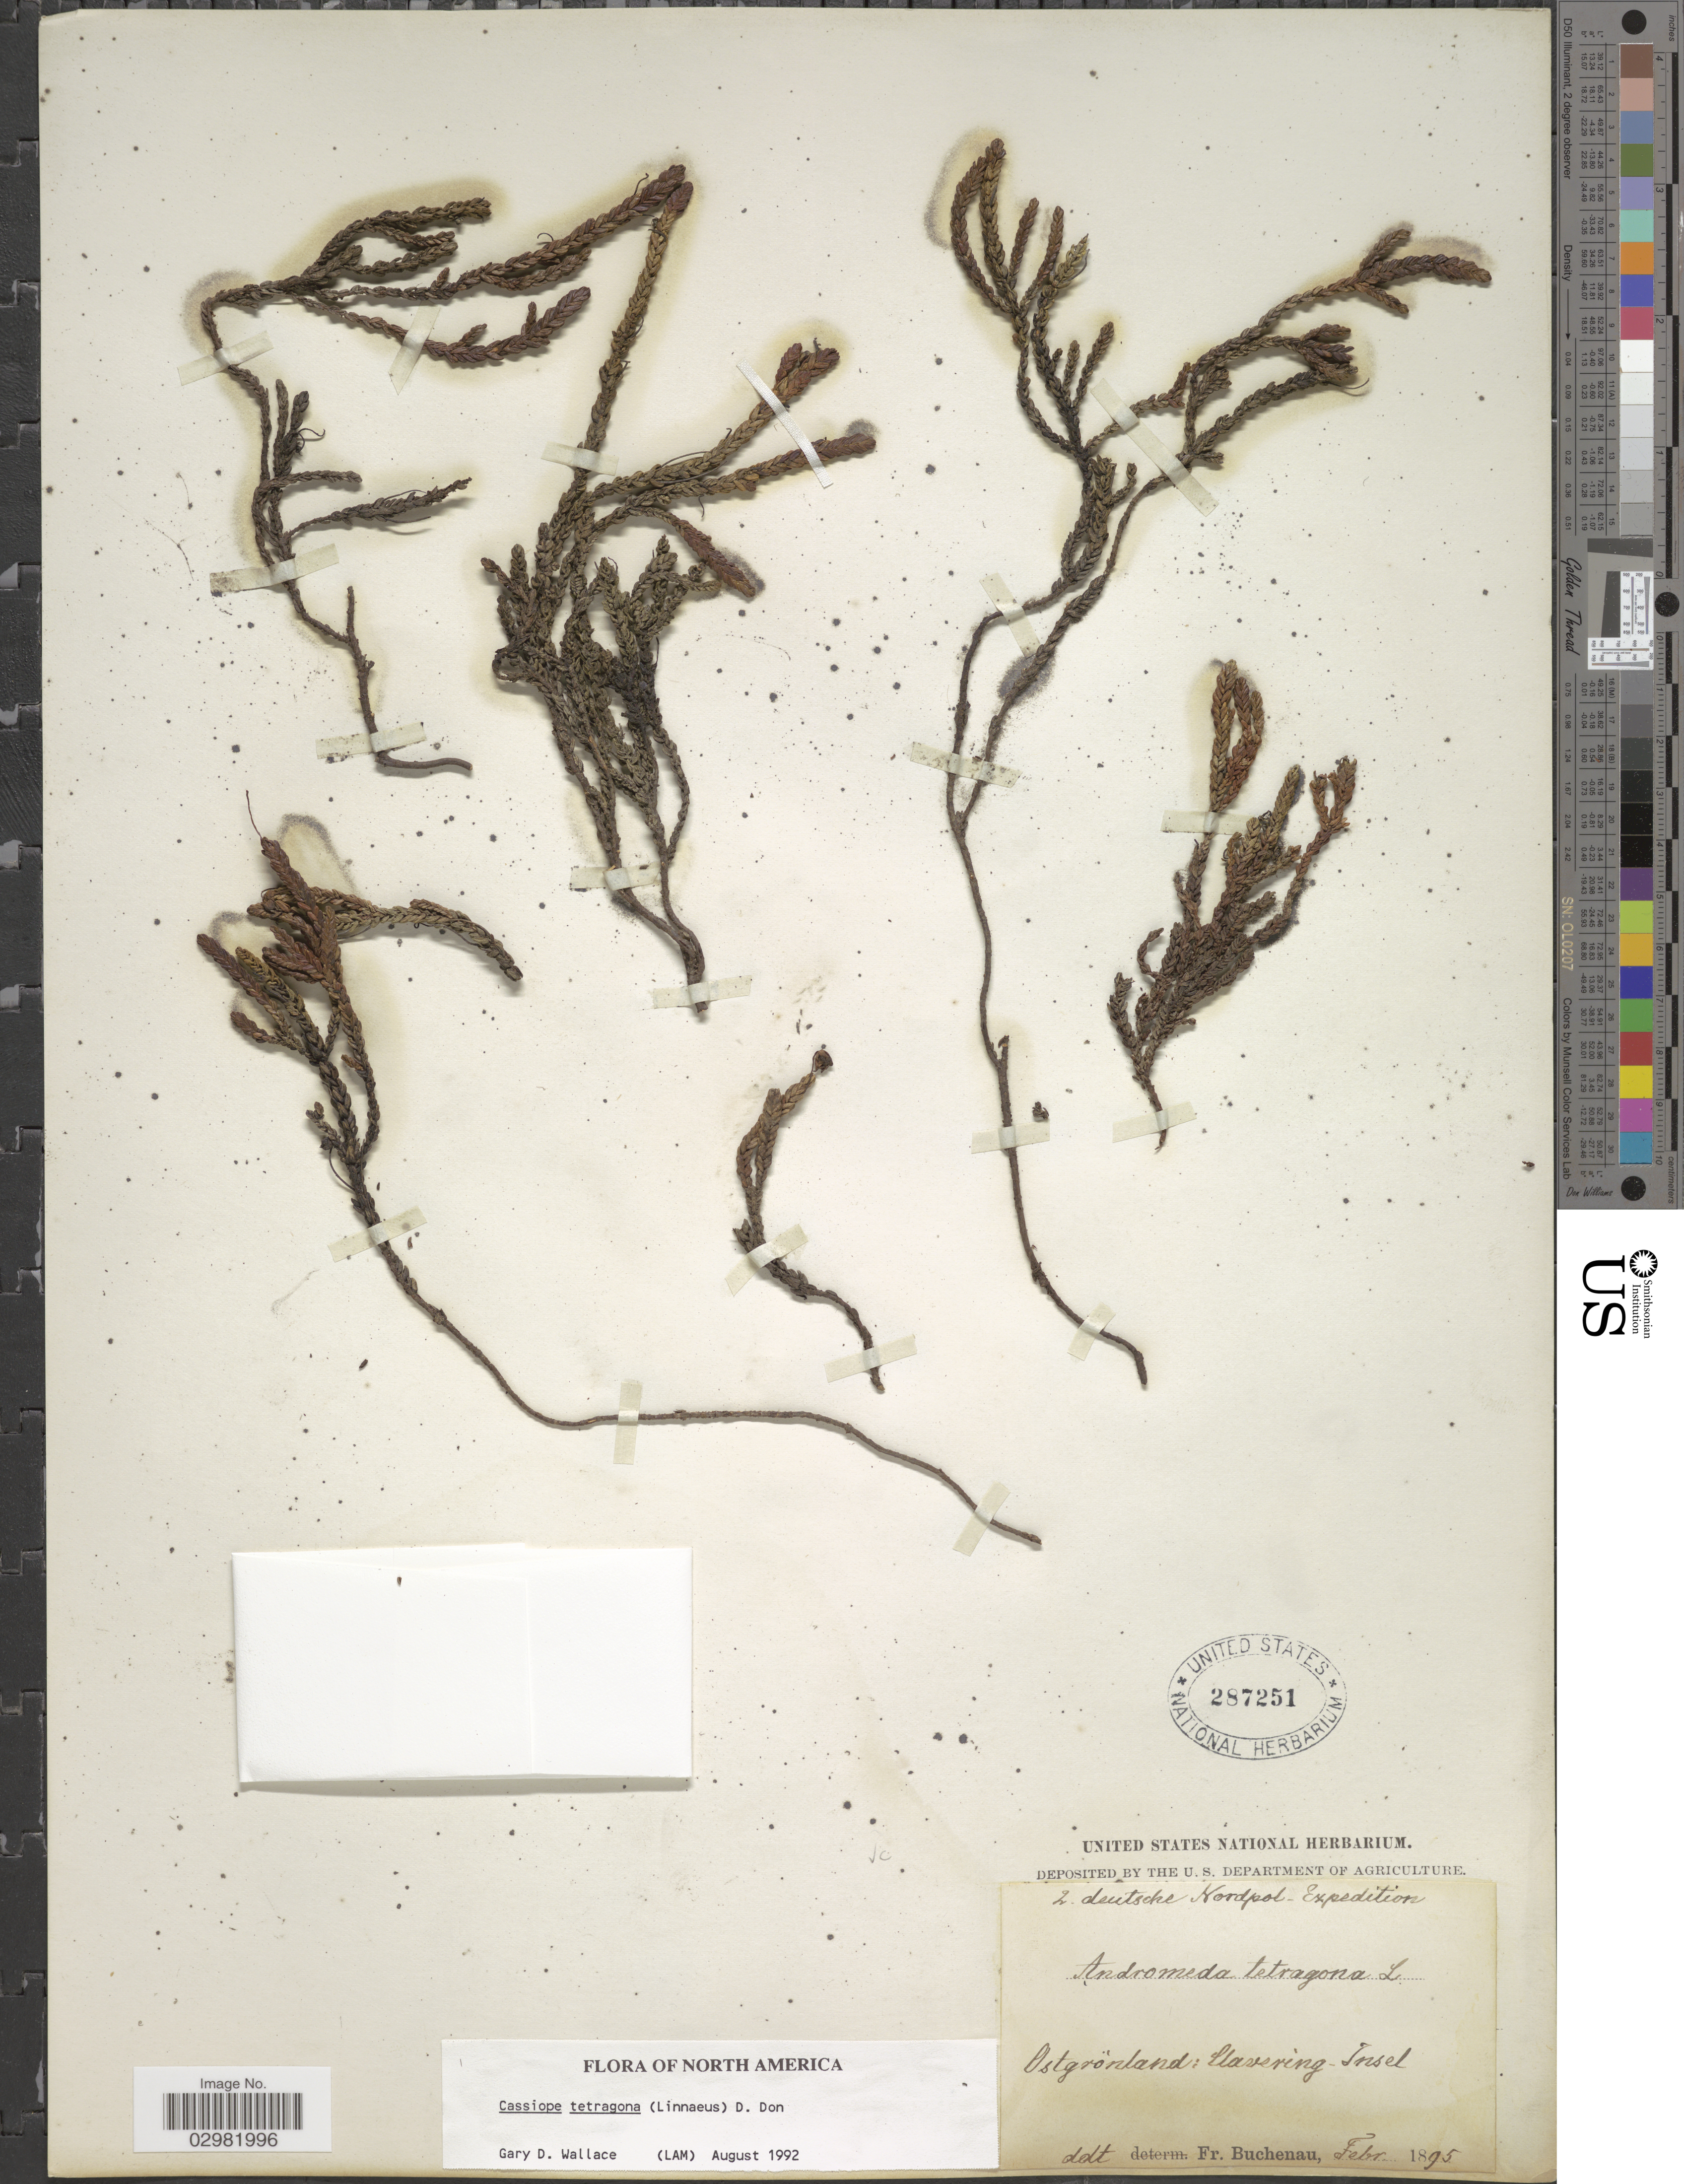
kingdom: Plantae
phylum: Tracheophyta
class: Magnoliopsida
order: Ericales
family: Ericaceae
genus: Cassiope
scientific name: Cassiope tetragona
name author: (L.) D. Don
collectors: F. Buchenau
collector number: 2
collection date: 1895-02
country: Greenland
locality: Deutsche Nordpol, Ostgrönland: Clavering- Insel.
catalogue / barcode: US 287251